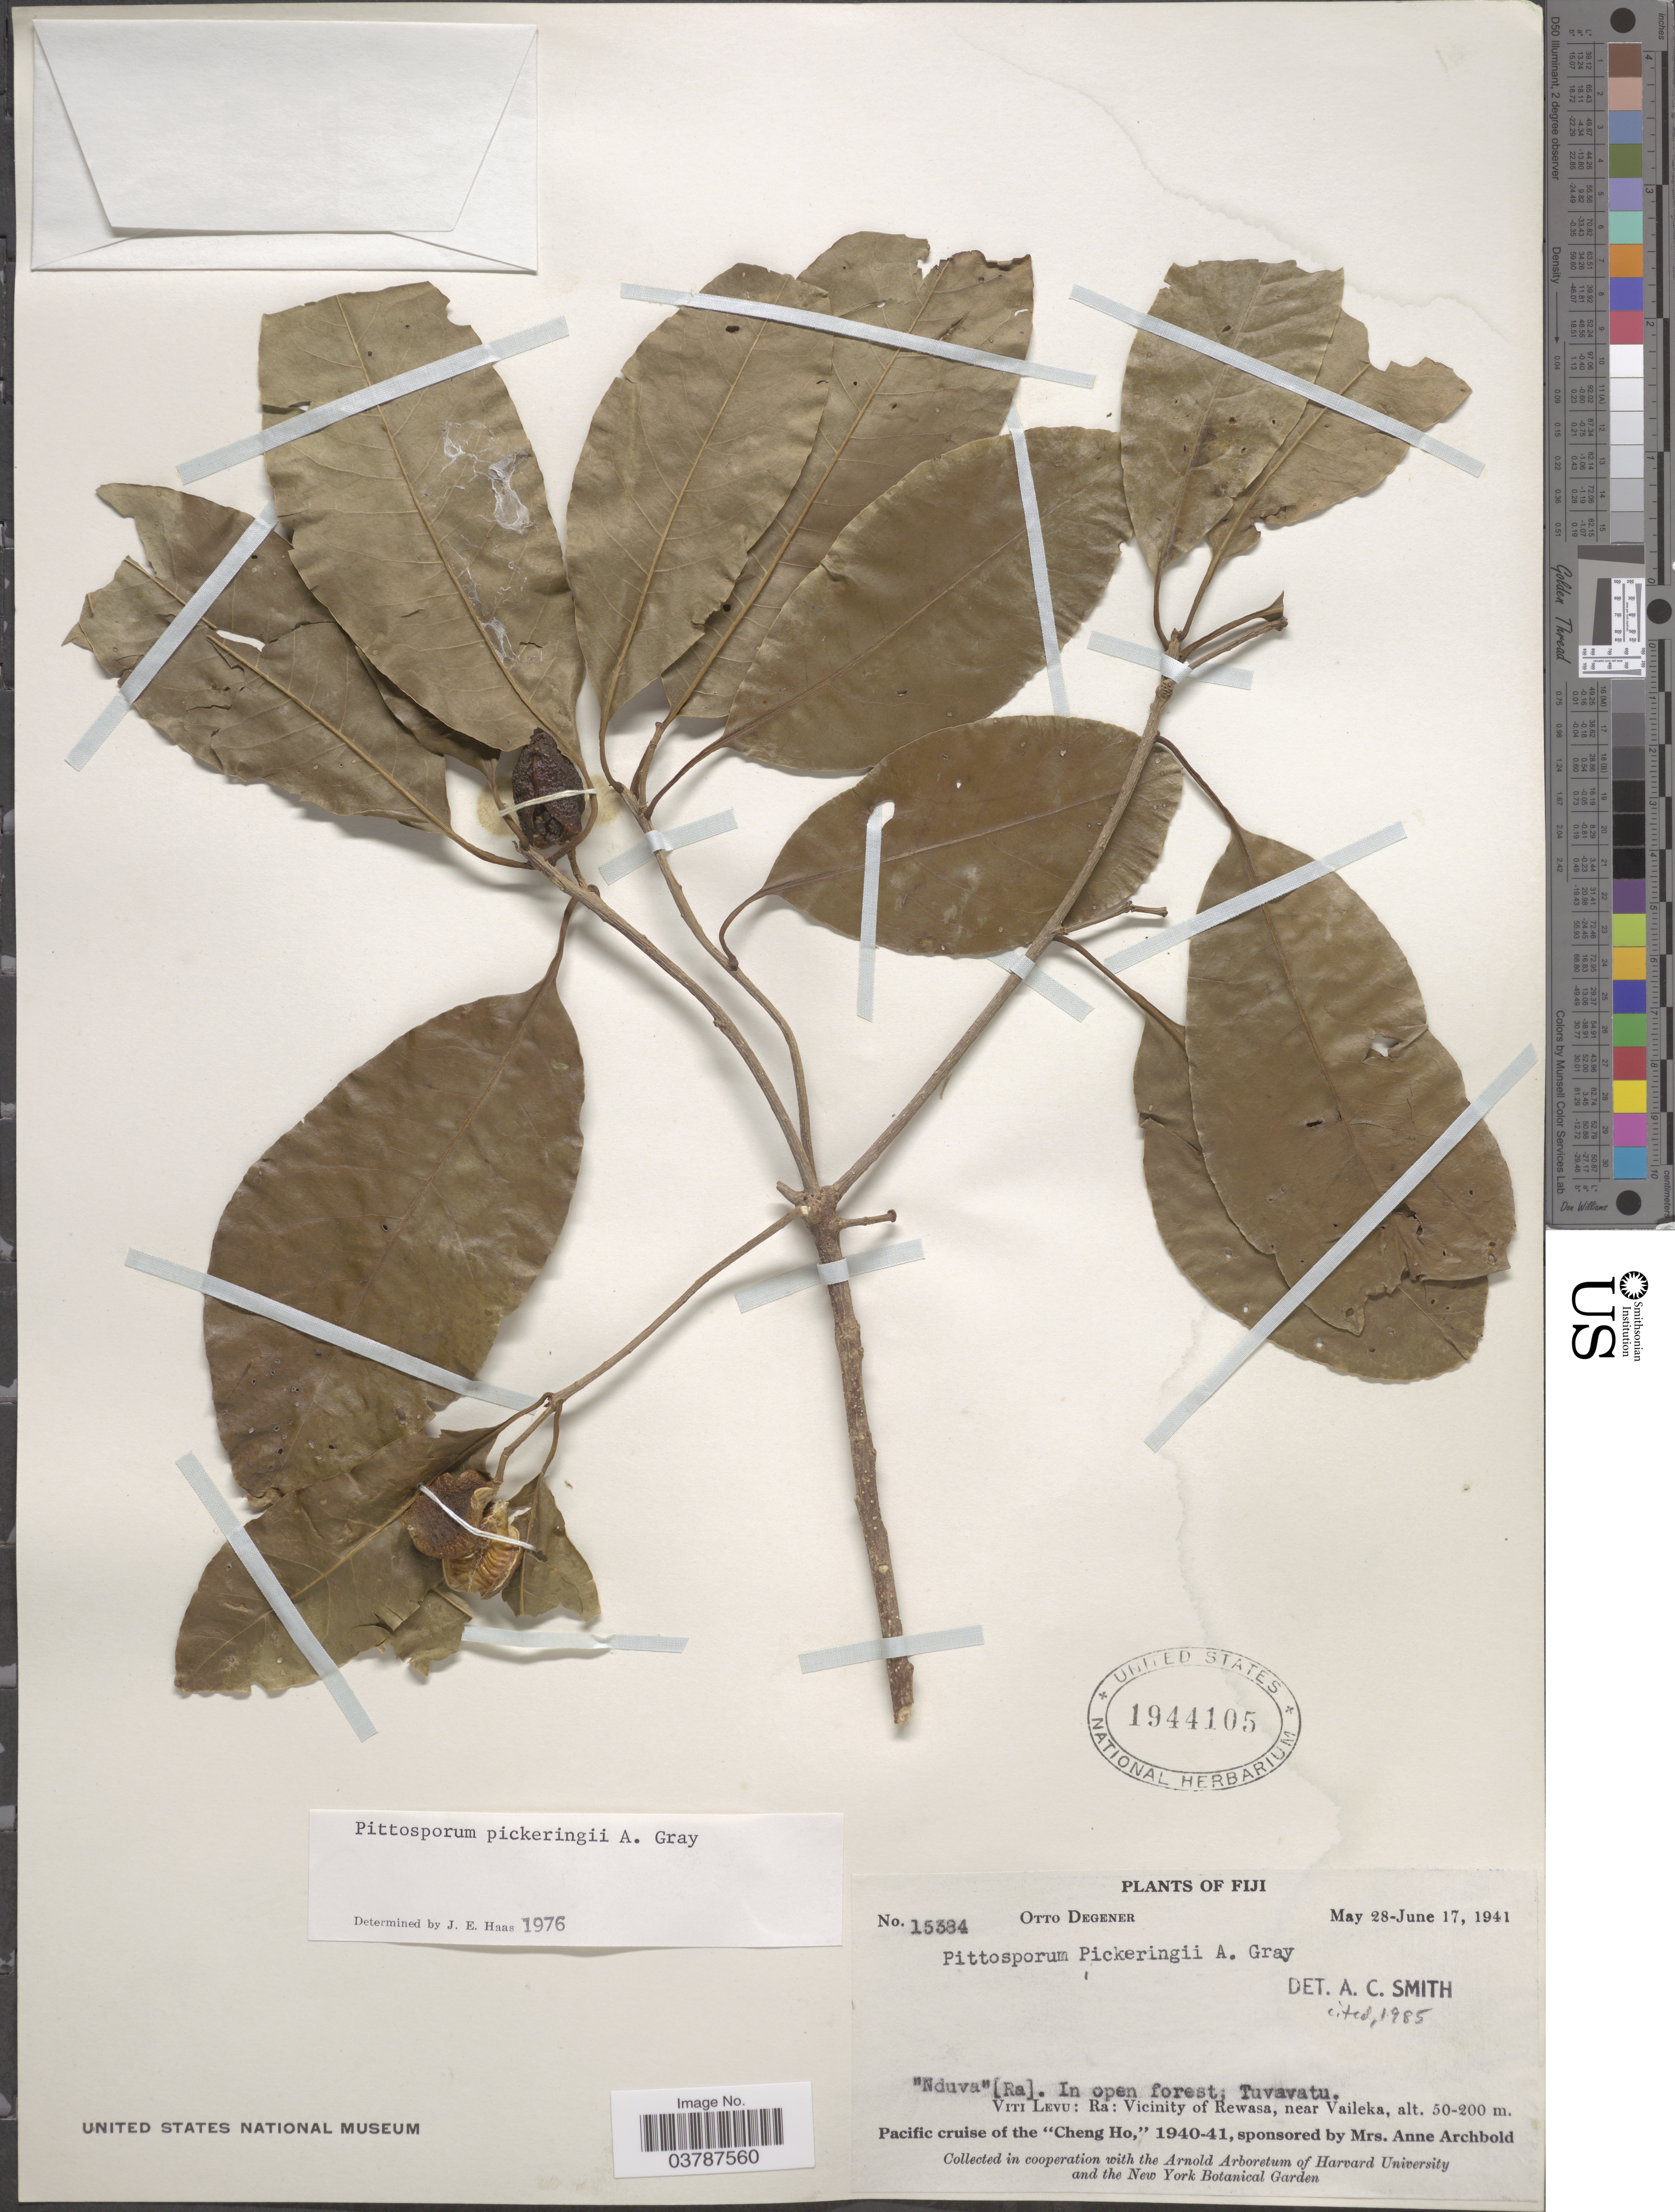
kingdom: Plantae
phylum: Tracheophyta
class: Magnoliopsida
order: Apiales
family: Pittosporaceae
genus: Pittosporum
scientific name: Pittosporum pickeringii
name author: A. Gray in Wilkes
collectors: O. Degener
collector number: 15384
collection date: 1941-05-28/1941-06-17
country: Fiji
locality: Viti Levu: Ra: Vicinity of Rewasa, near Vaileka. "Nduva"[Ra]. In open forest; Tuvavatu.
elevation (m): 50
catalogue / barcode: US 1944105